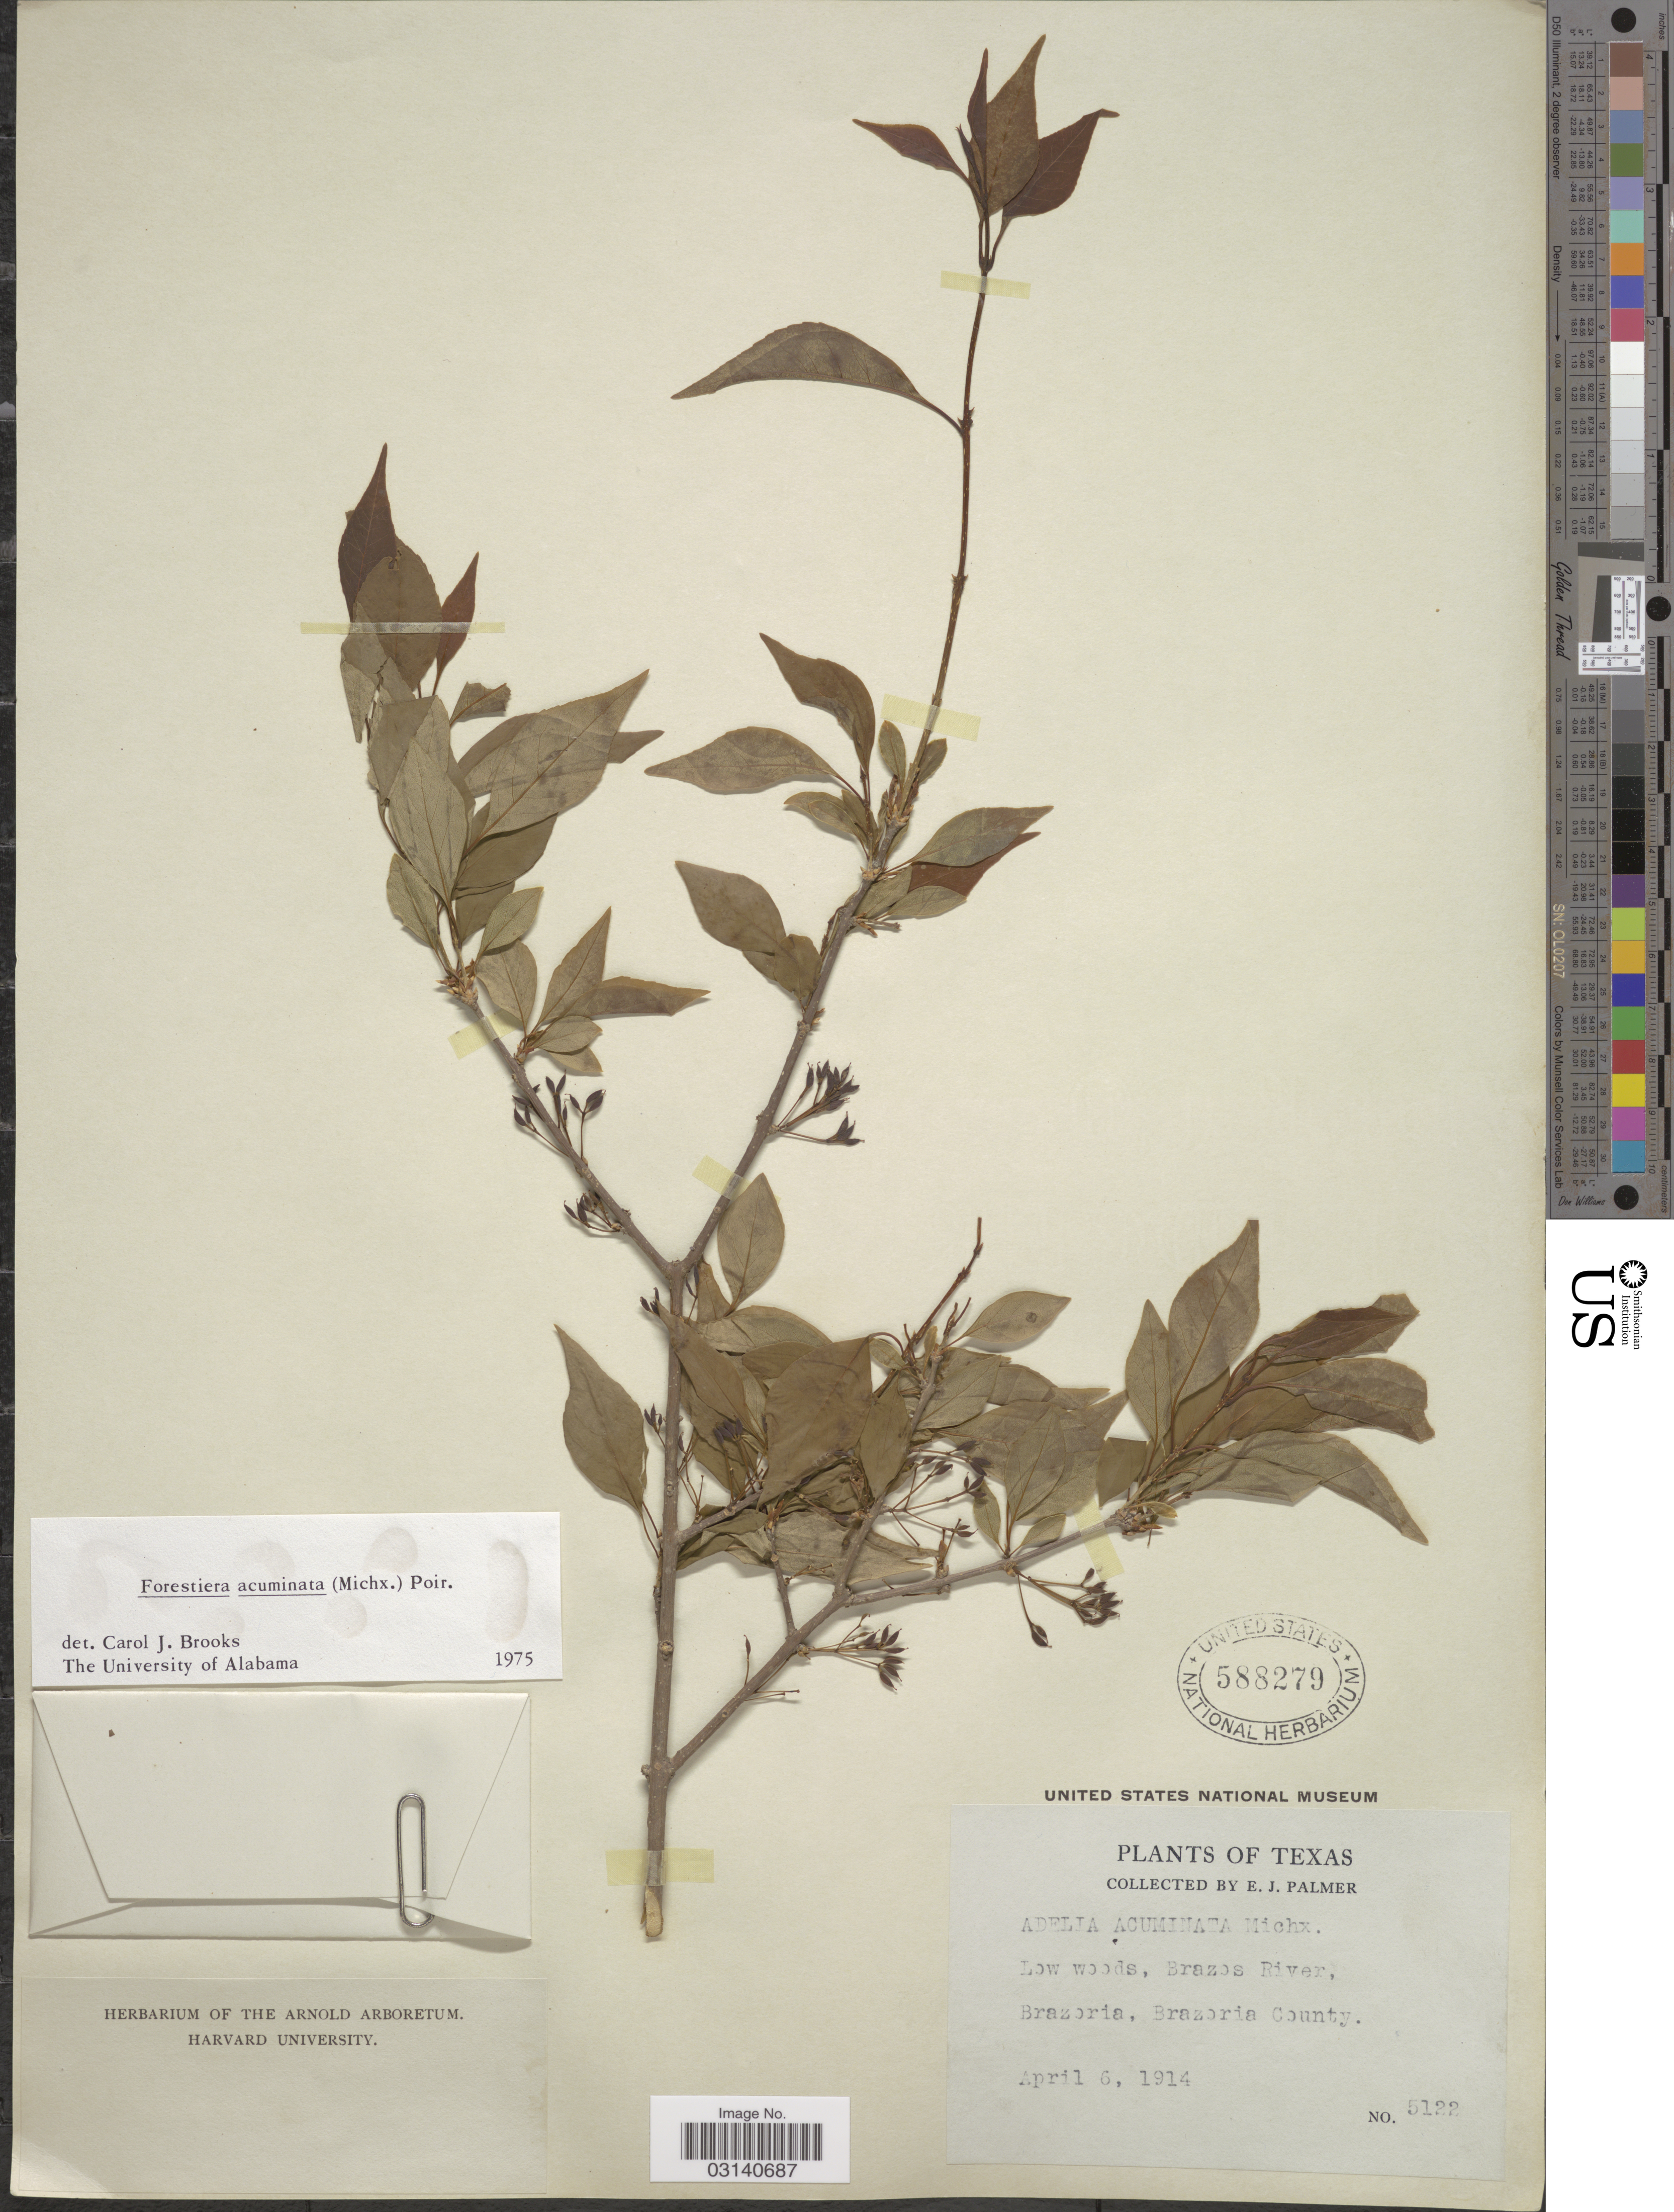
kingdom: Plantae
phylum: Tracheophyta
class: Magnoliopsida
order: Lamiales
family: Oleaceae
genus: Forestiera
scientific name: Forestiera acuminata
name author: (Michx.) Poir.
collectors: E. J. Palmer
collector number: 5122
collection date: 1914-04-06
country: United States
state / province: Texas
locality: Low woods, Brazos River, Brazoria, Brazoria County.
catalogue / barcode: US 588279